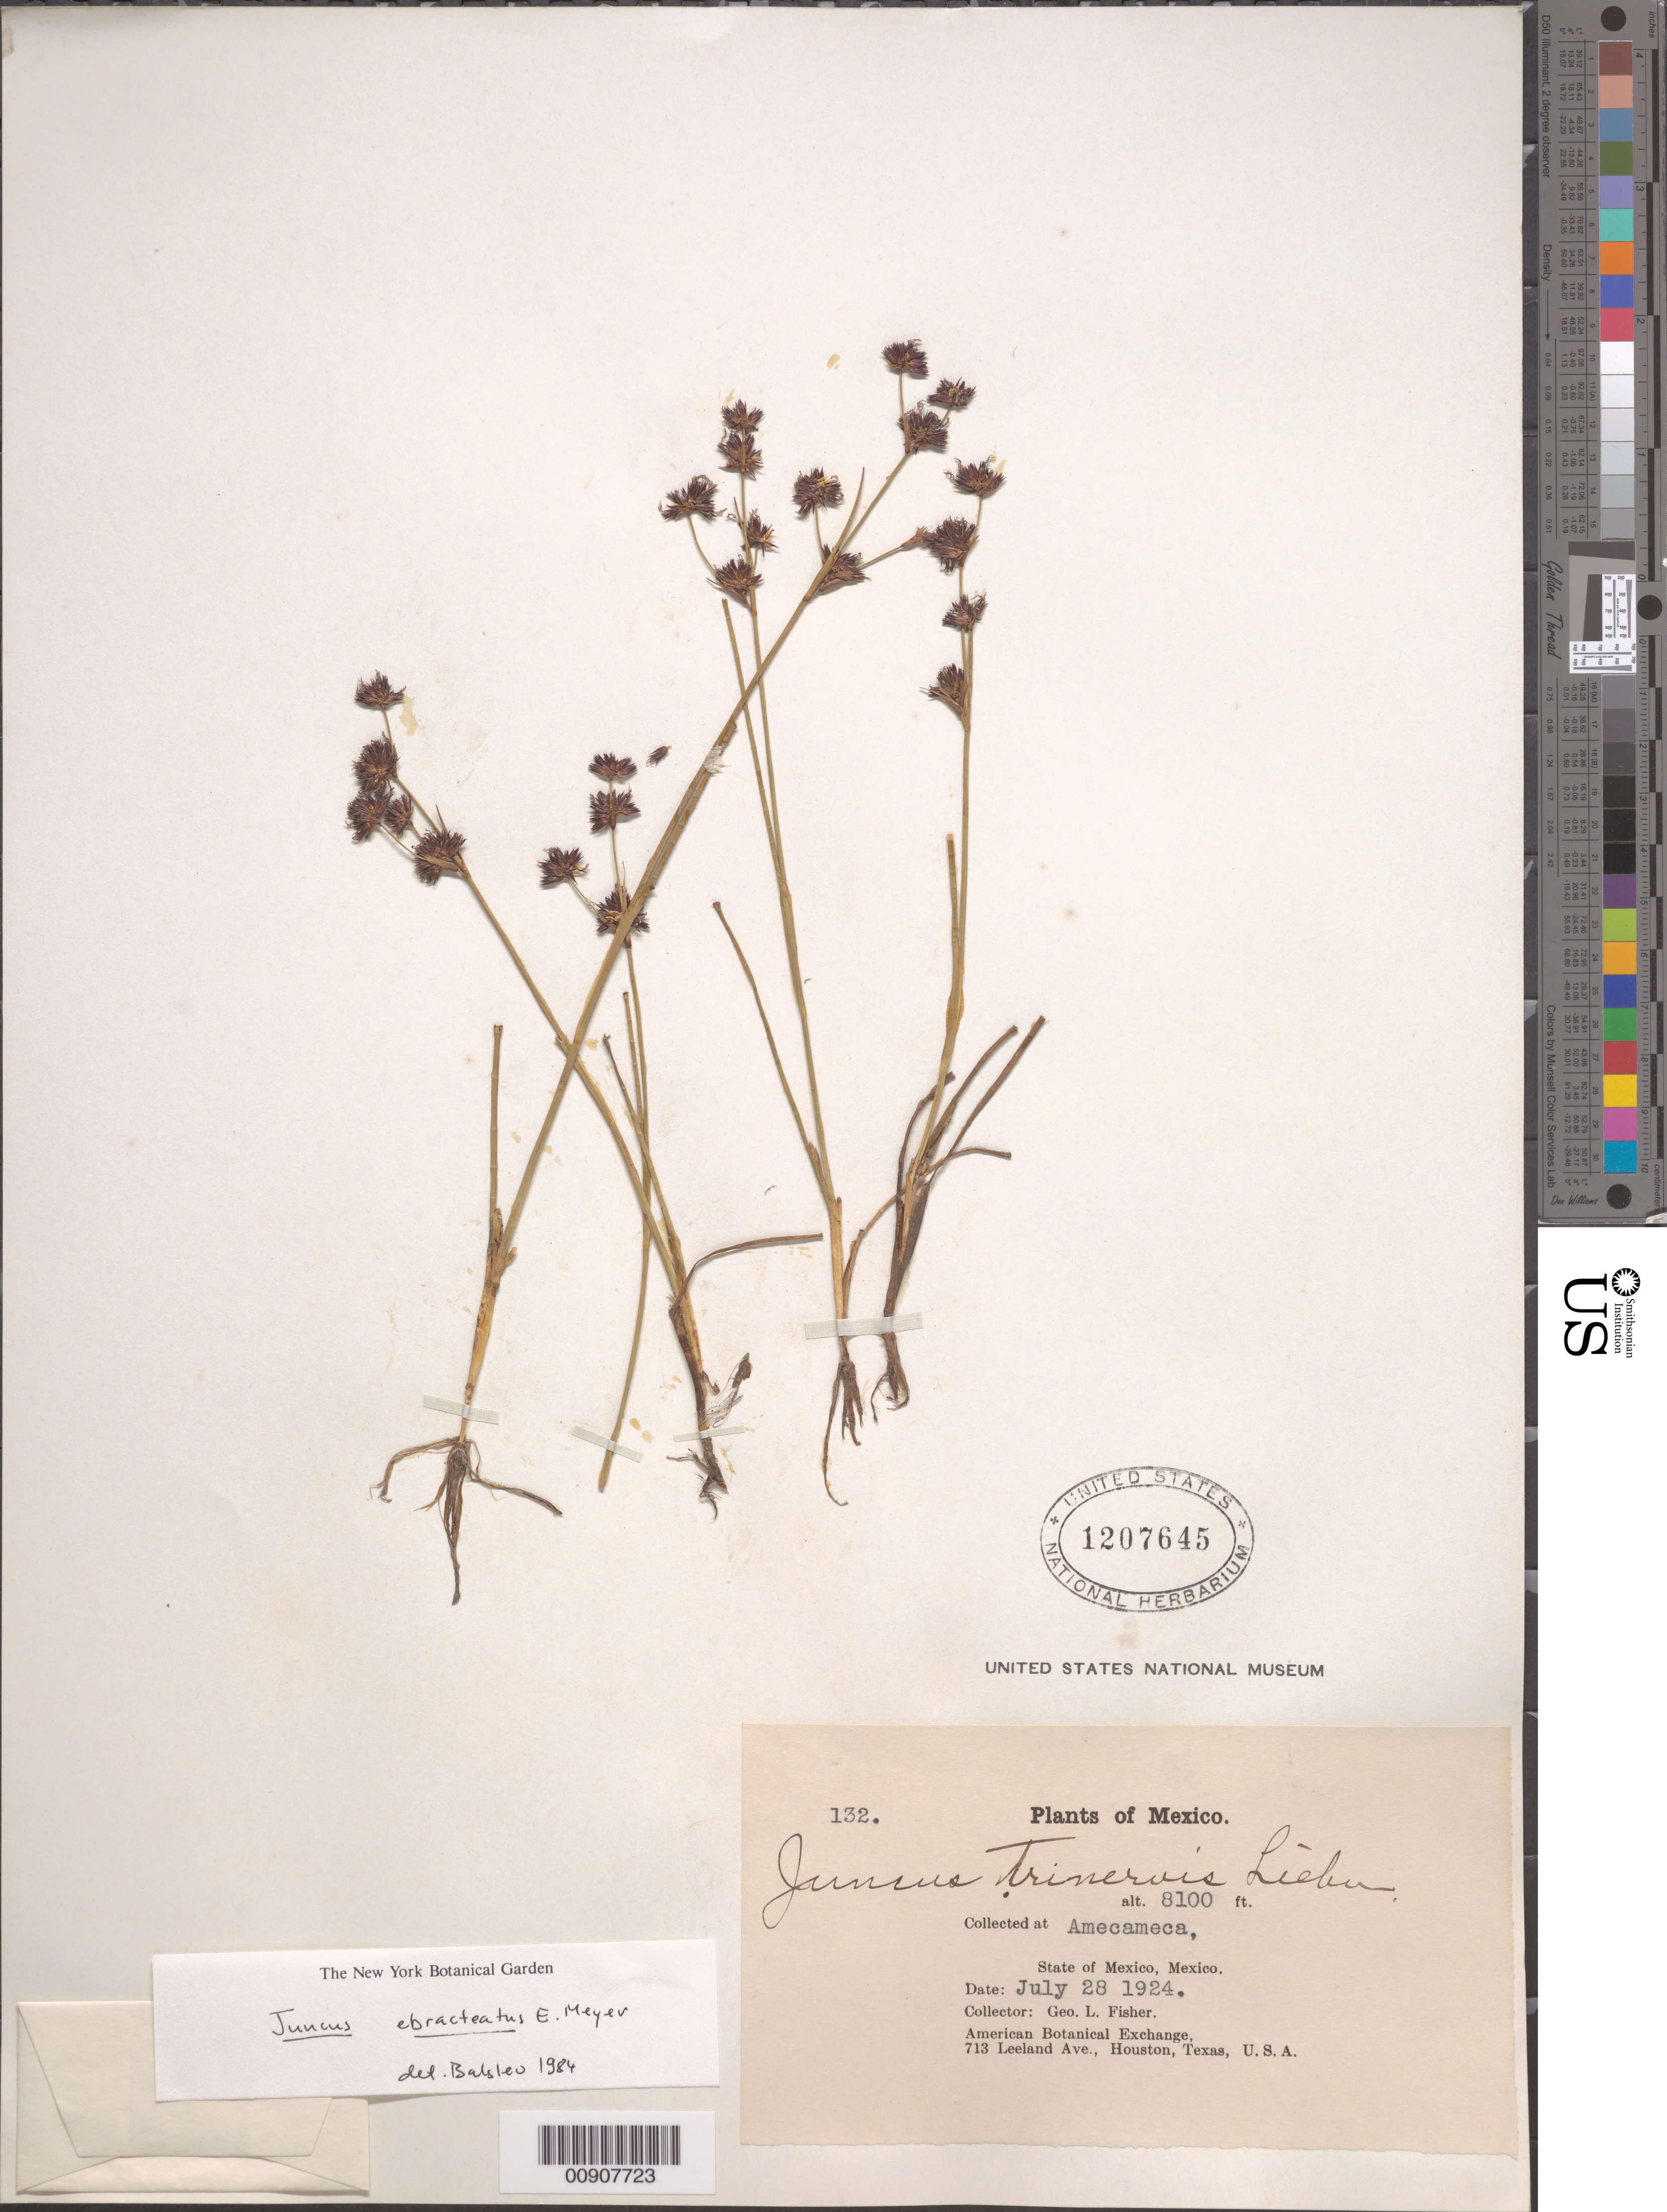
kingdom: Plantae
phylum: Tracheophyta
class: Liliopsida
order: Poales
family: Juncaceae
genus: Juncus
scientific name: Juncus ebracteatus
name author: E. Mey.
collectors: G. L. Fisher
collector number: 132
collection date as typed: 28 Jul 1924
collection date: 1924-07-28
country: Mexico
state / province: México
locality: Amecameca, State of Mexico.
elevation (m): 2469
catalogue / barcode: US 1207645